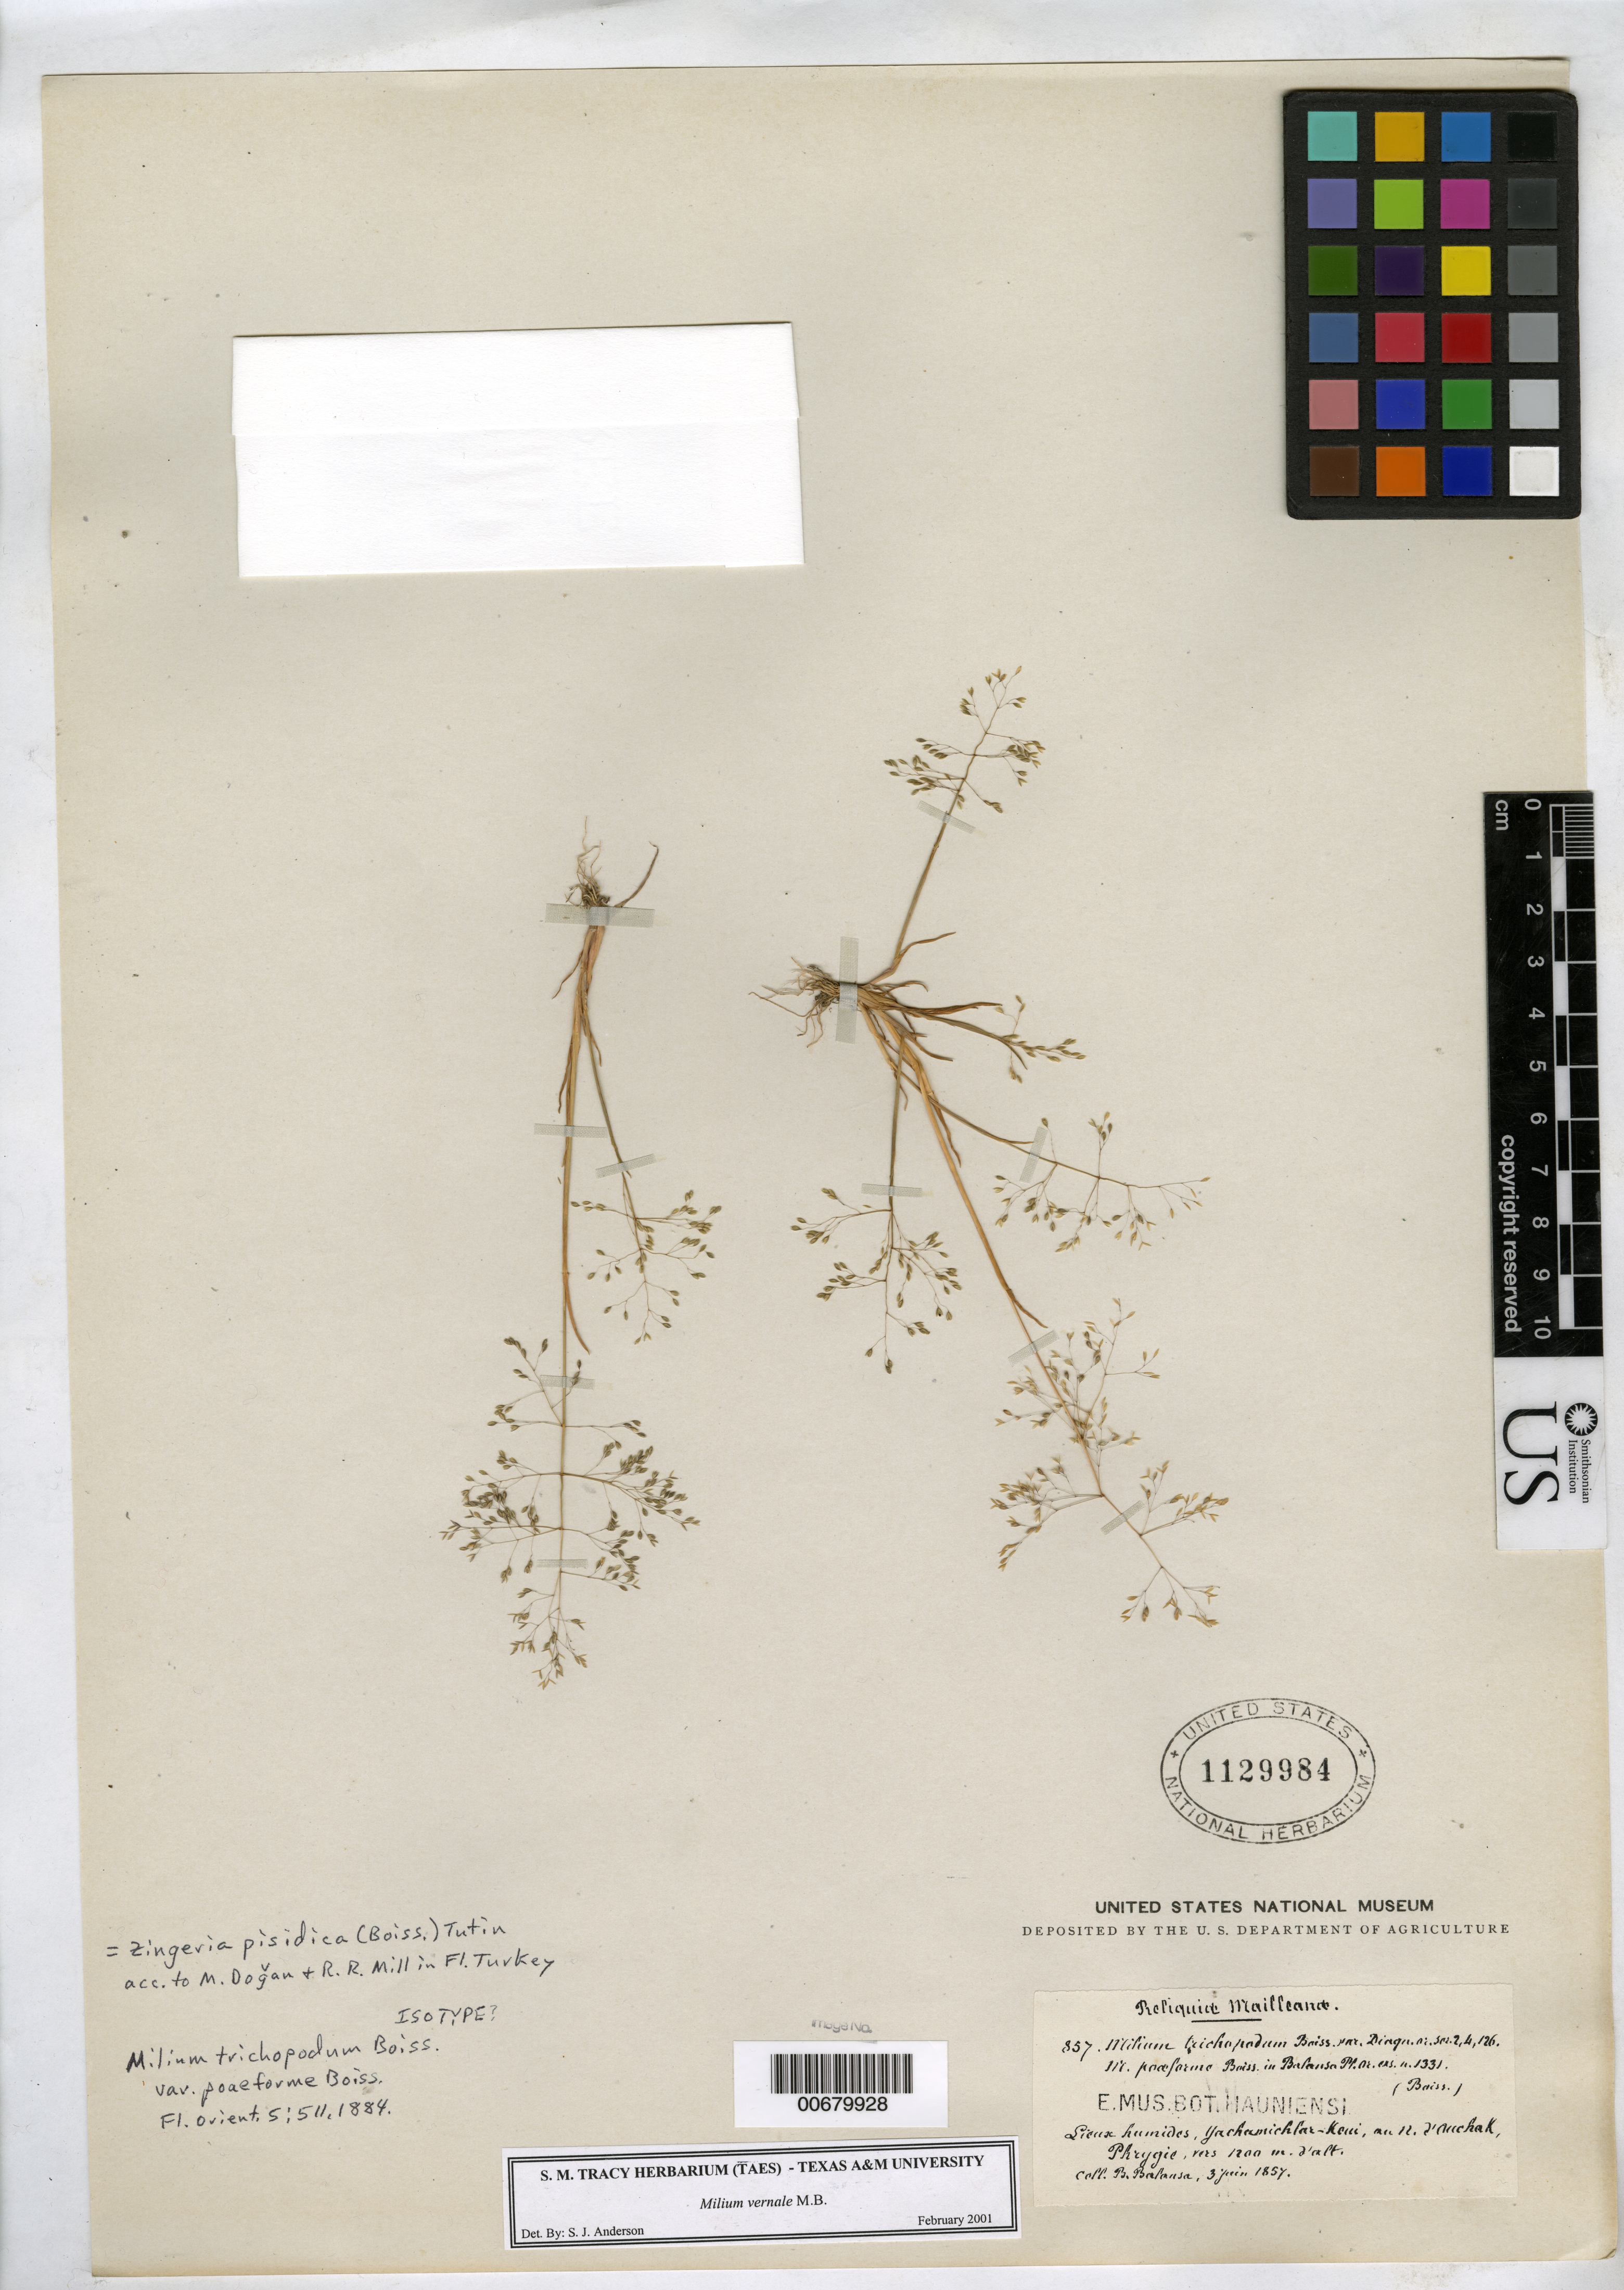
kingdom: Plantae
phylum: Tracheophyta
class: Liliopsida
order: Poales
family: Poaceae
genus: Milium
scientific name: Milium trichopodum var. poaeforme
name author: Boiss.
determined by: Anderson, J.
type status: Possible Isotype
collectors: B. Balansa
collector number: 1331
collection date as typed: Jun 1857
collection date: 1857-06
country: Turkey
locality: Yachamichlar-Keui prope Ouchak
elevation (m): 3600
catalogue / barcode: US 1129984